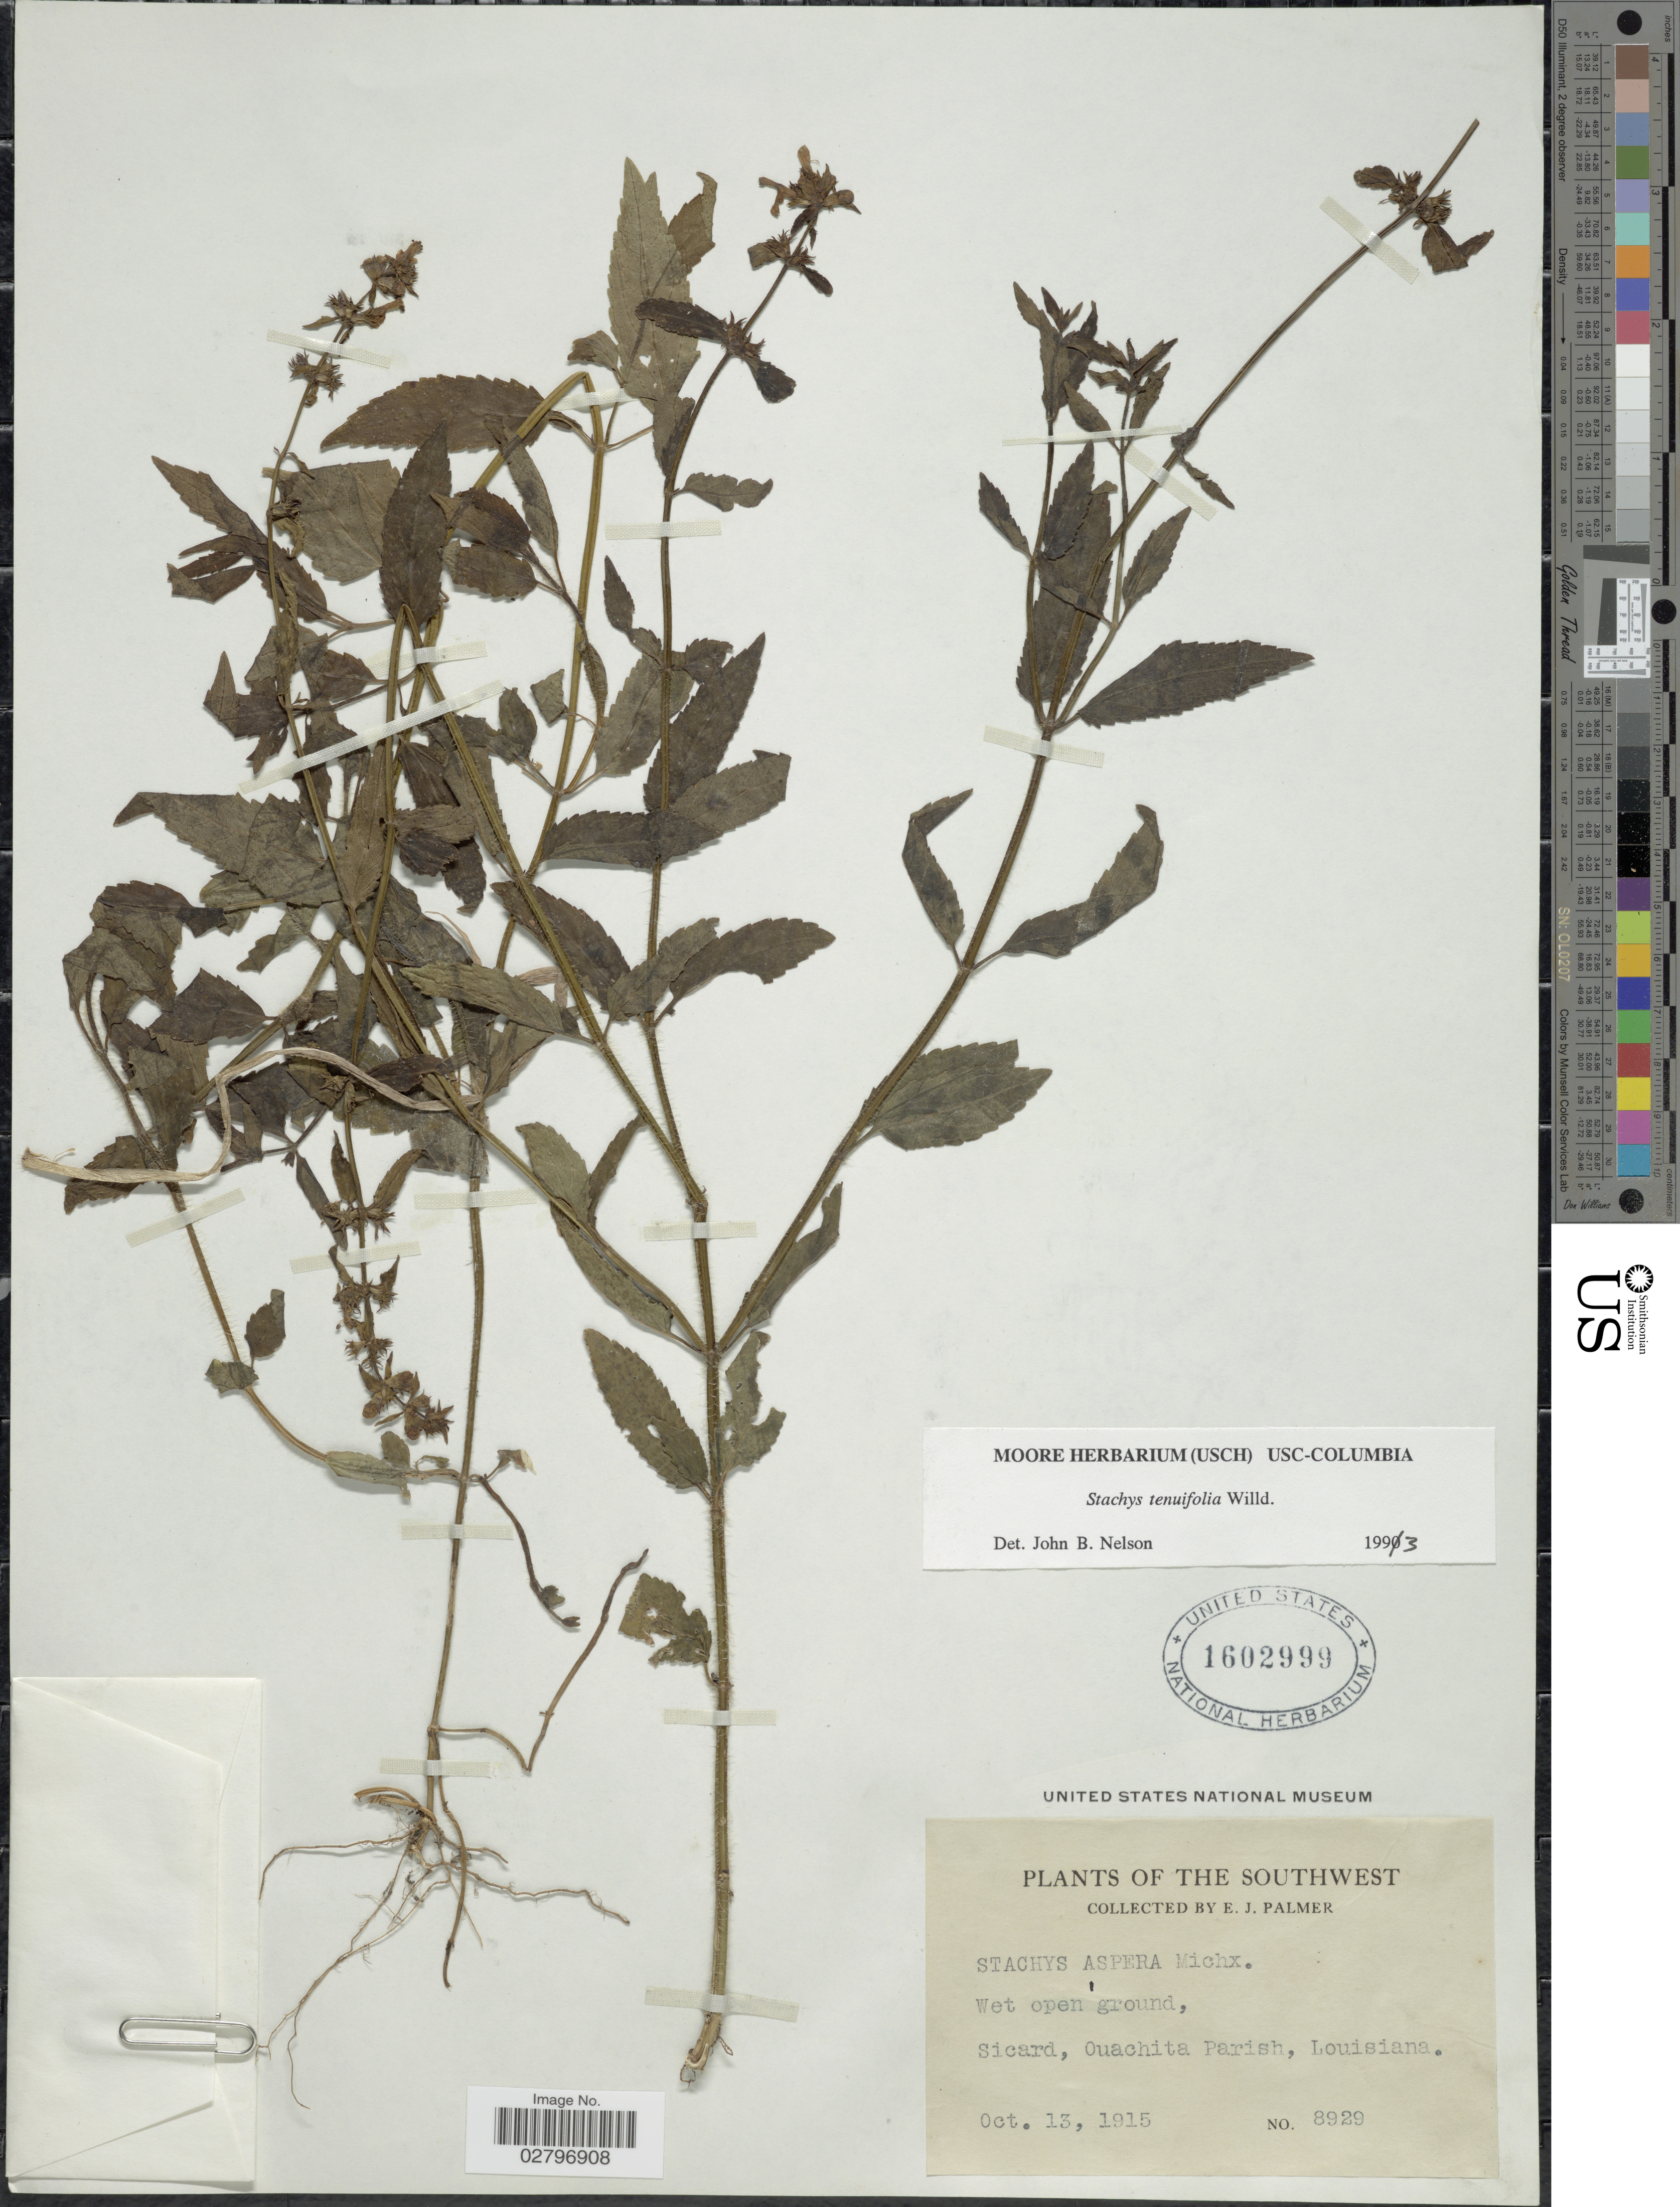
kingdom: Plantae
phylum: Tracheophyta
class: Magnoliopsida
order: Lamiales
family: Lamiaceae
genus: Stachys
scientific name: Stachys tenuifolia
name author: Willd.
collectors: E. J. Palmer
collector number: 8929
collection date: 1915-10-13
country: United States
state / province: Louisiana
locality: The Southwest, Sicard, Ouachita Parish, Louisiana.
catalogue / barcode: US 1602999